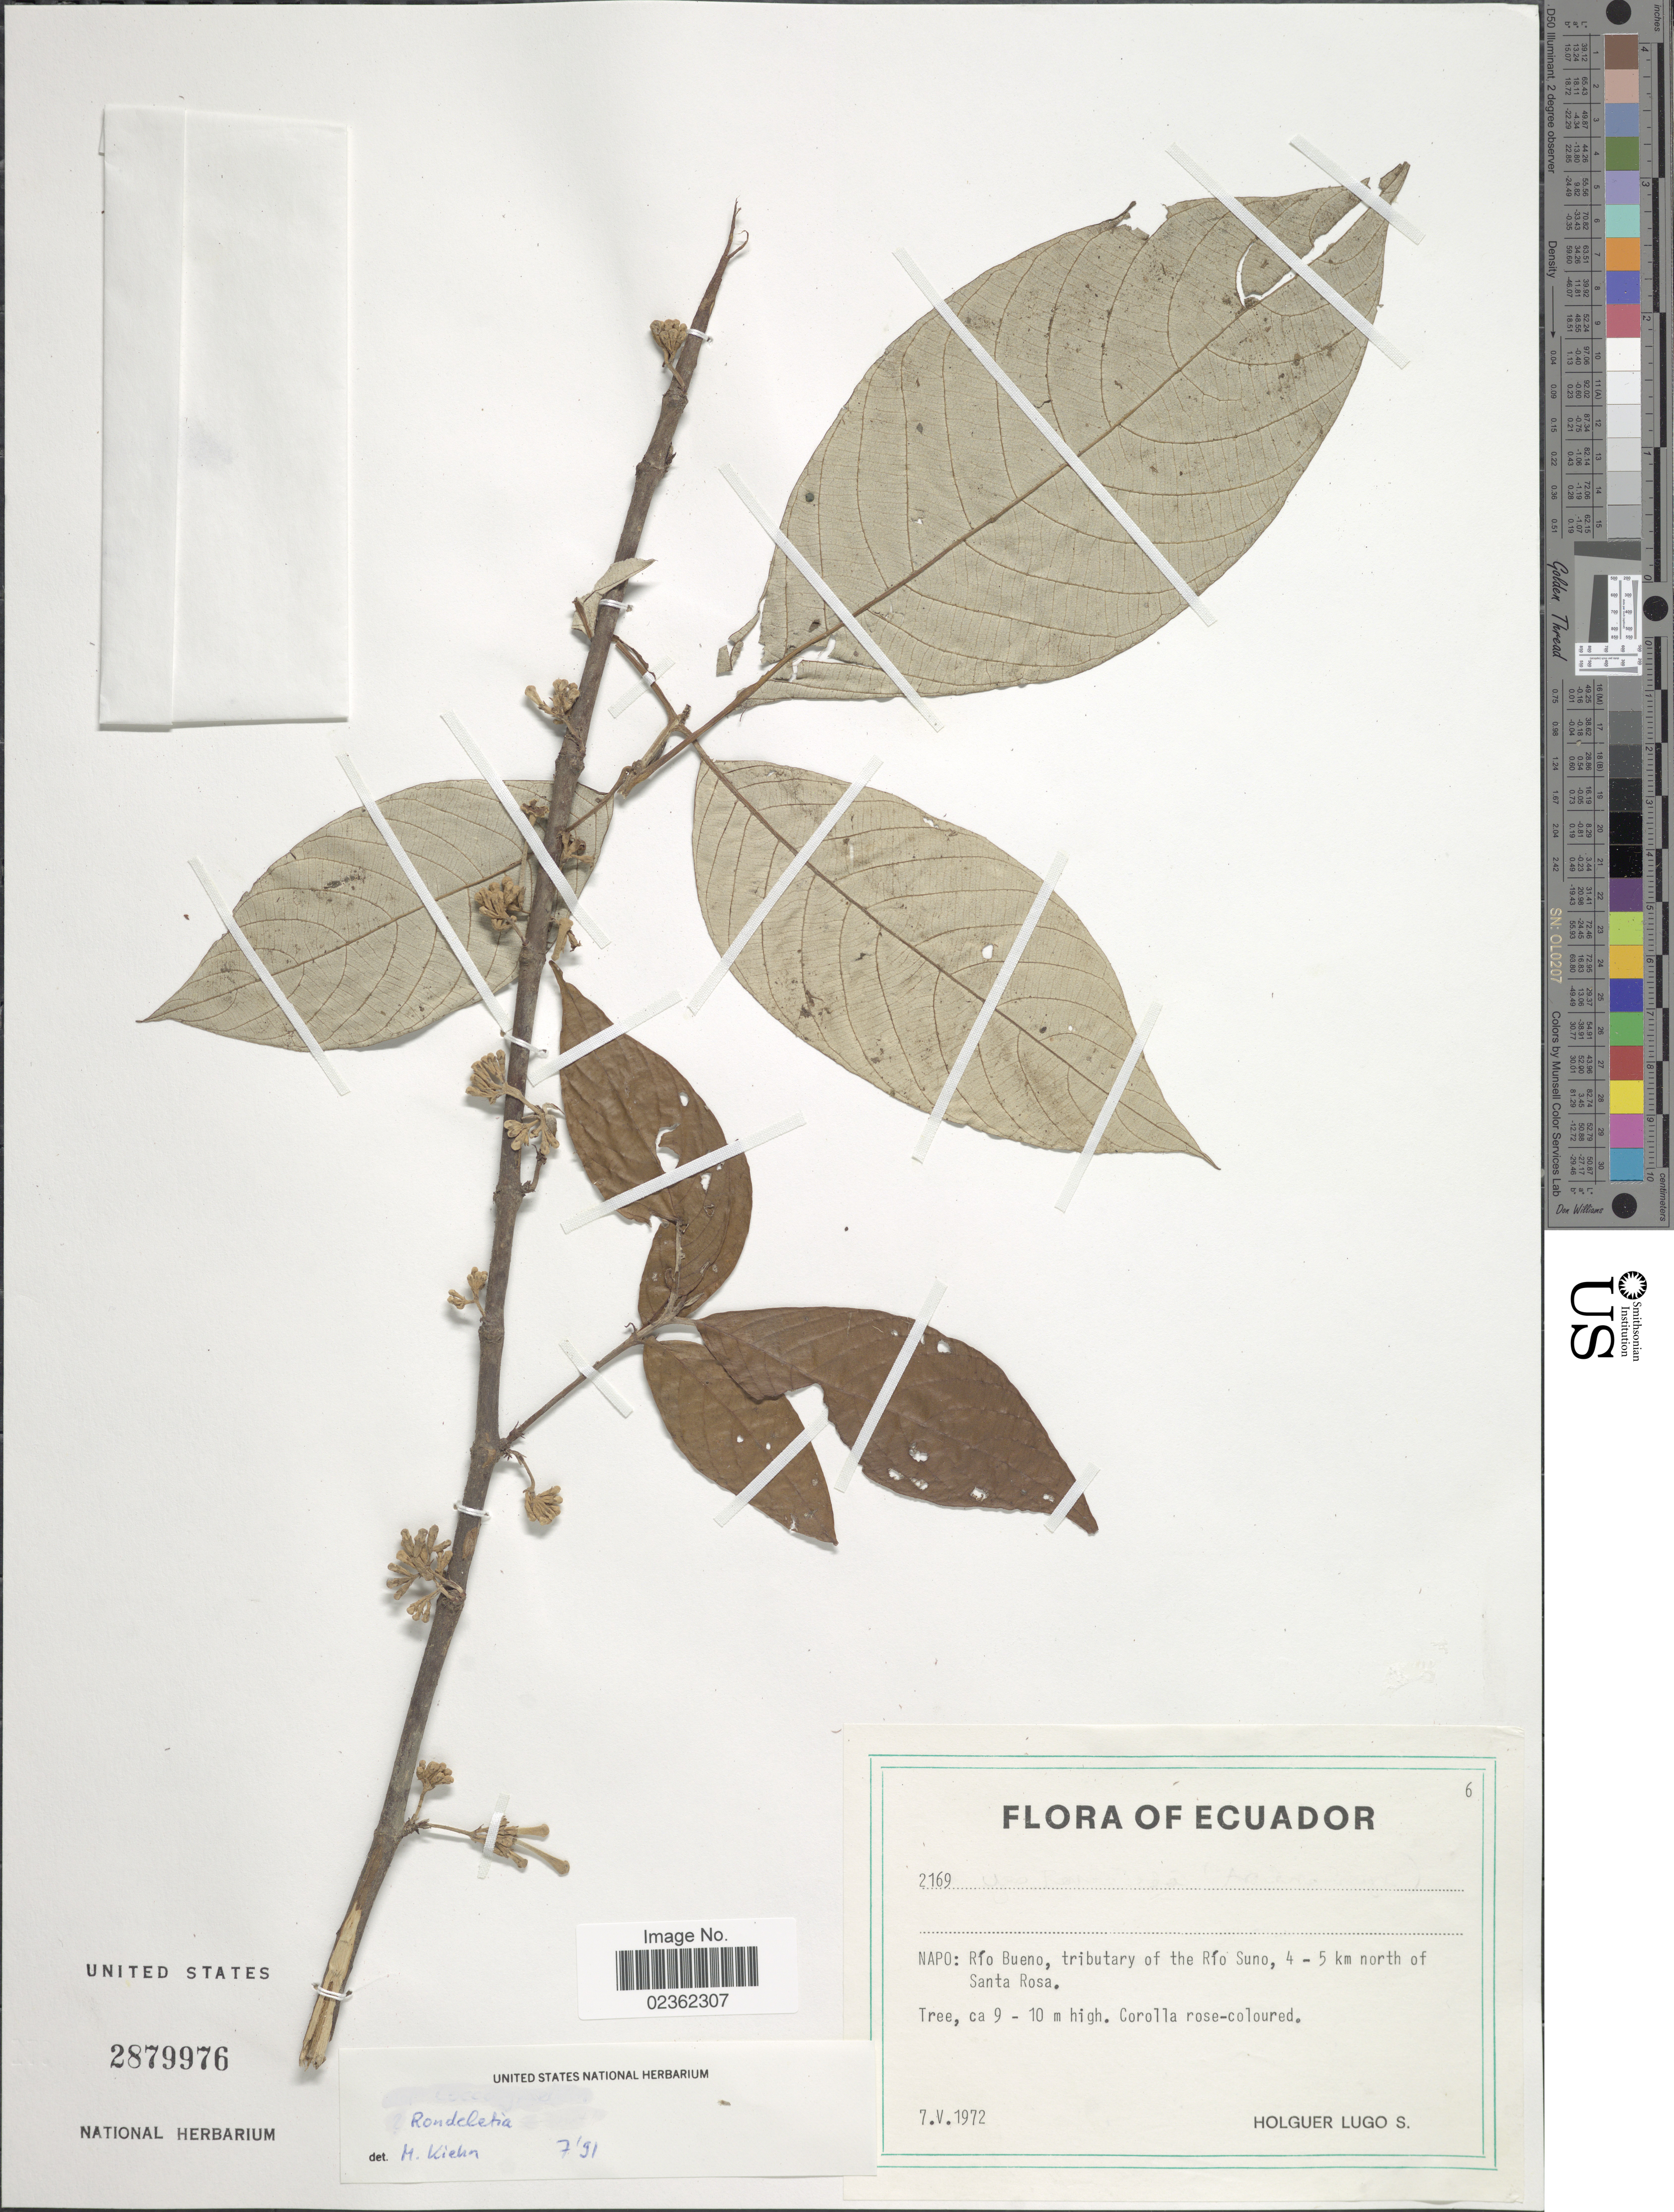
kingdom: Plantae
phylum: Tracheophyta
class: Magnoliopsida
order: Gentianales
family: Rubiaceae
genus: Rondeletia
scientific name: Rondeletia sp.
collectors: H. Lugo S.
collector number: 2169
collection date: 1972-05-07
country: Ecuador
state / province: Napo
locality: Rio Bueno, tributary of the Rio Suno, 4-5 km north of Santa Rosa.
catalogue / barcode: US 2879976